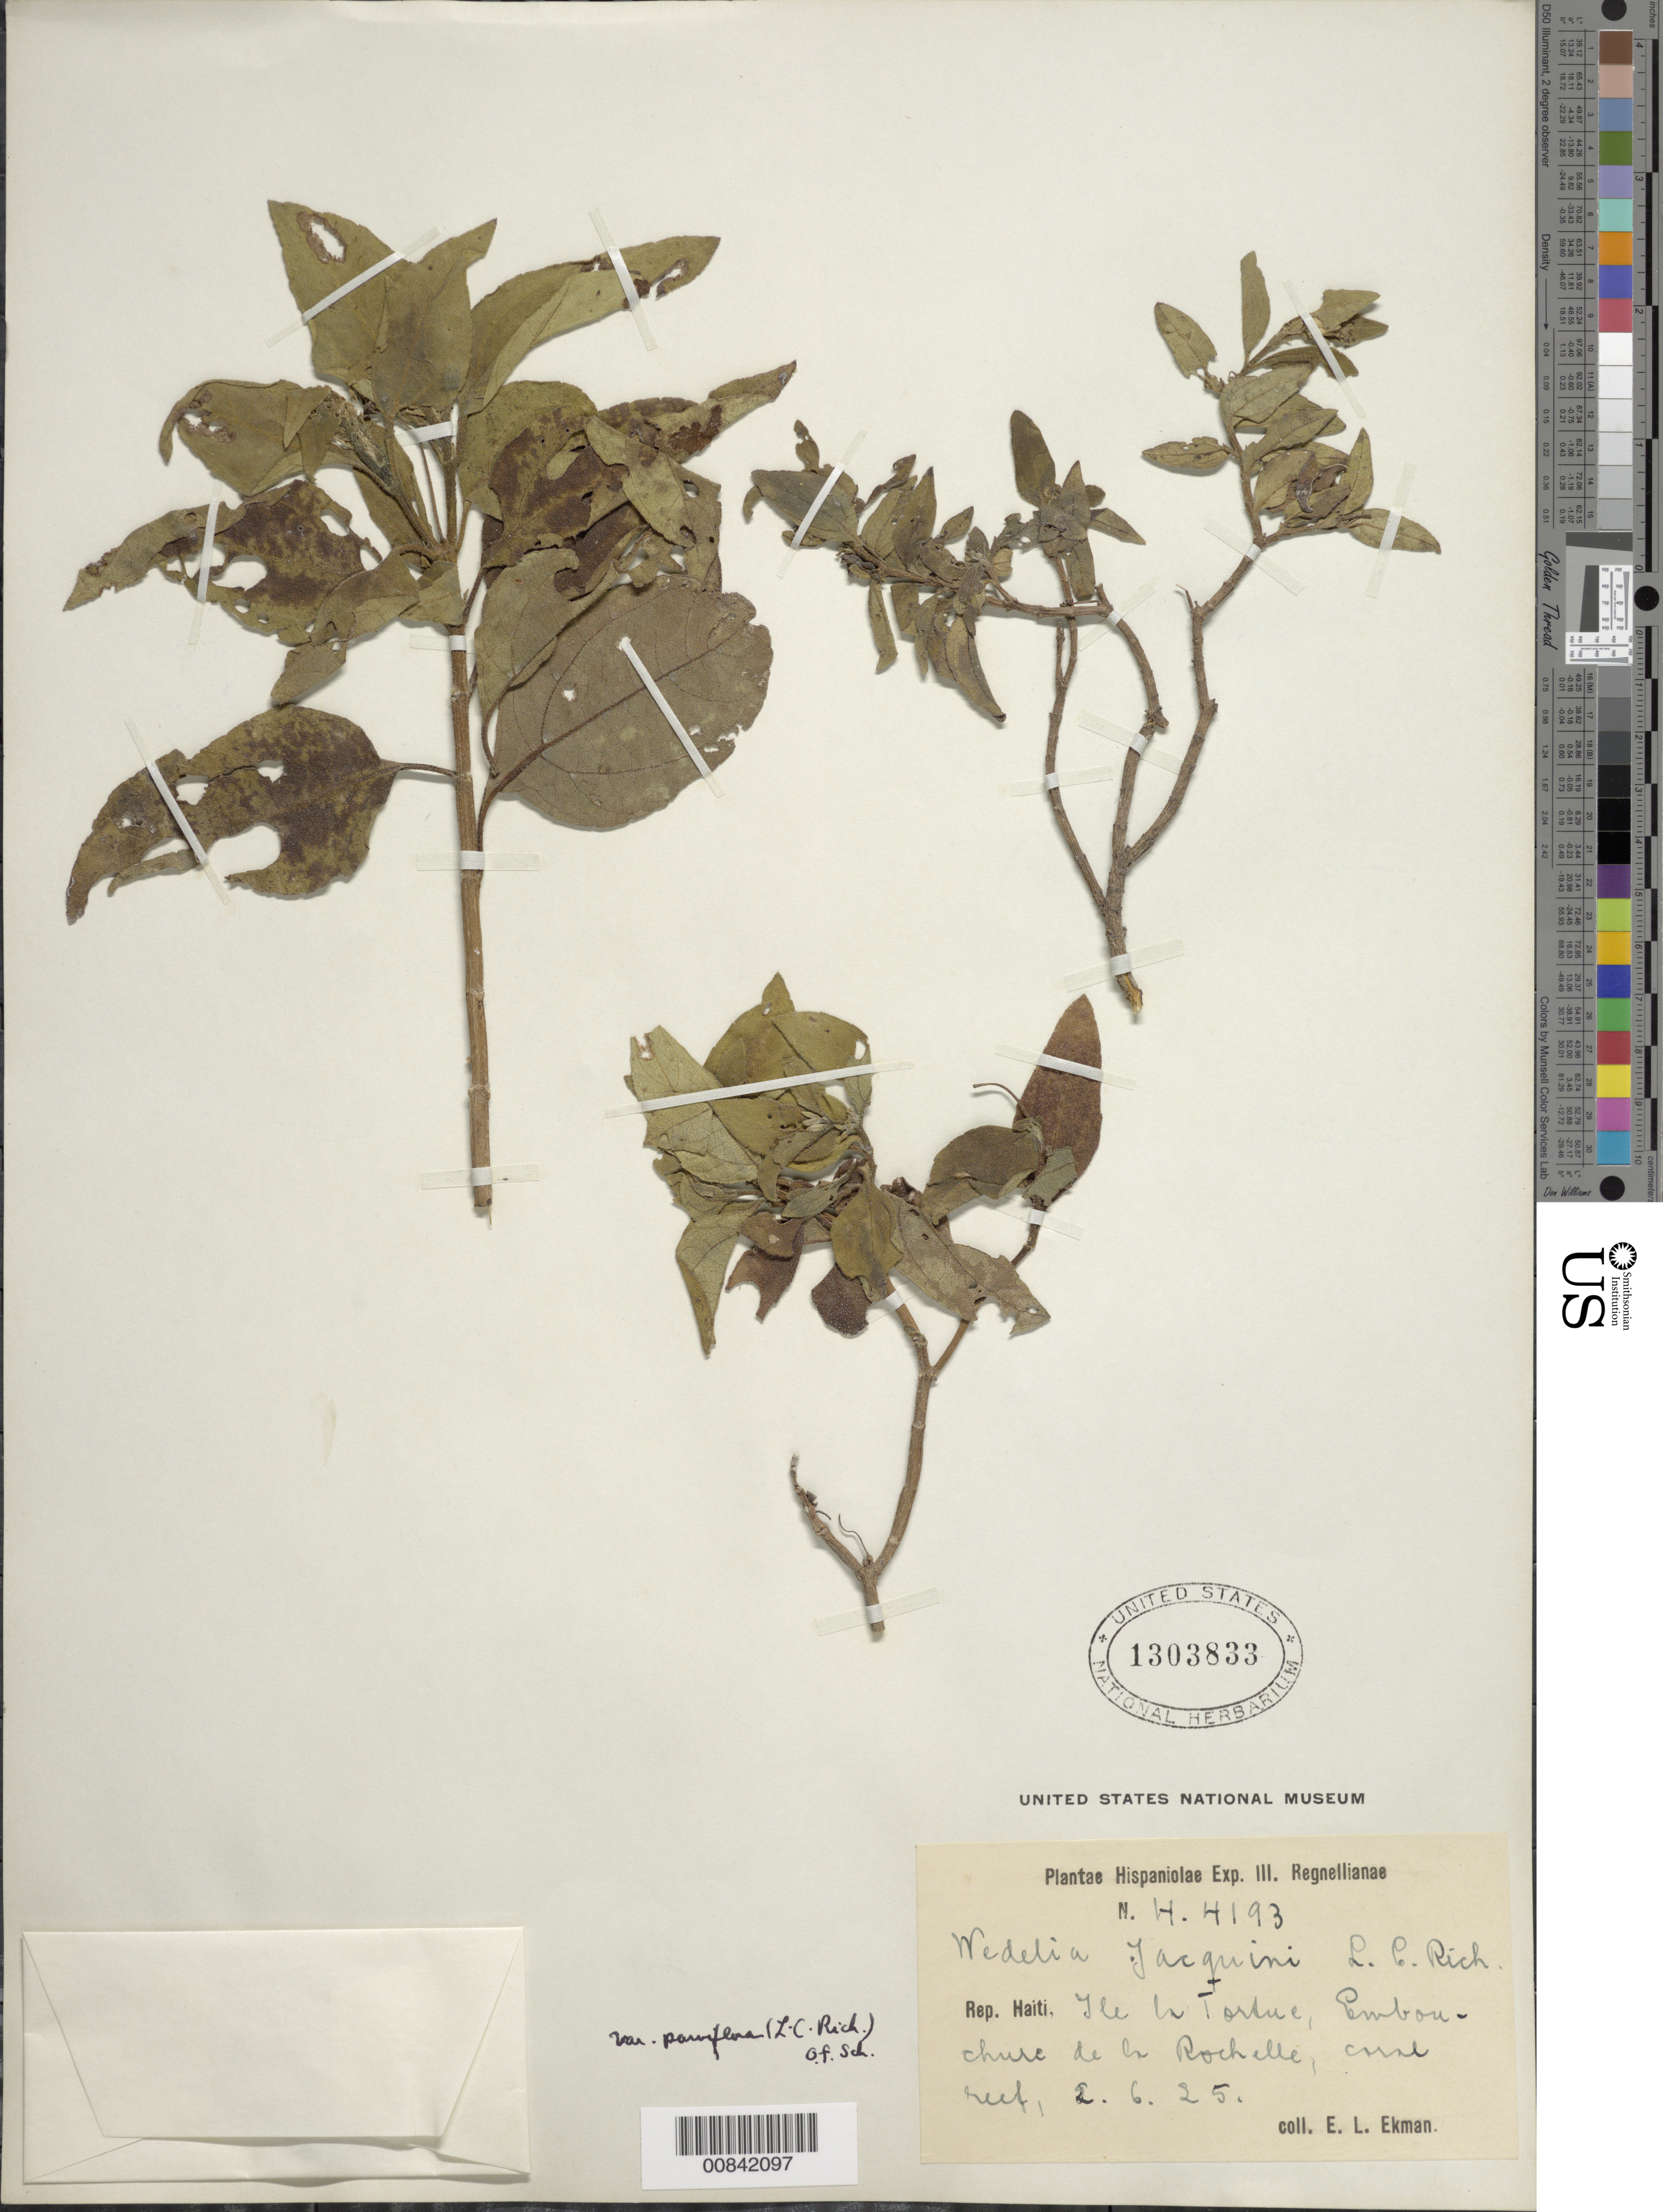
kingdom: Plantae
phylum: Tracheophyta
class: Magnoliopsida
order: Asterales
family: Asteraceae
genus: Wedelia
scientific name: Wedelia calycina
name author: Rich.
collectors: E. L. Ekman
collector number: H 4193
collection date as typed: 02 Jun 1925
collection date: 1925-06-02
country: Haiti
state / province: Nord-Ouest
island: Île de la Tortue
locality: Embouchure de la Rochelle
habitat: Coral reef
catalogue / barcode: US 1303833